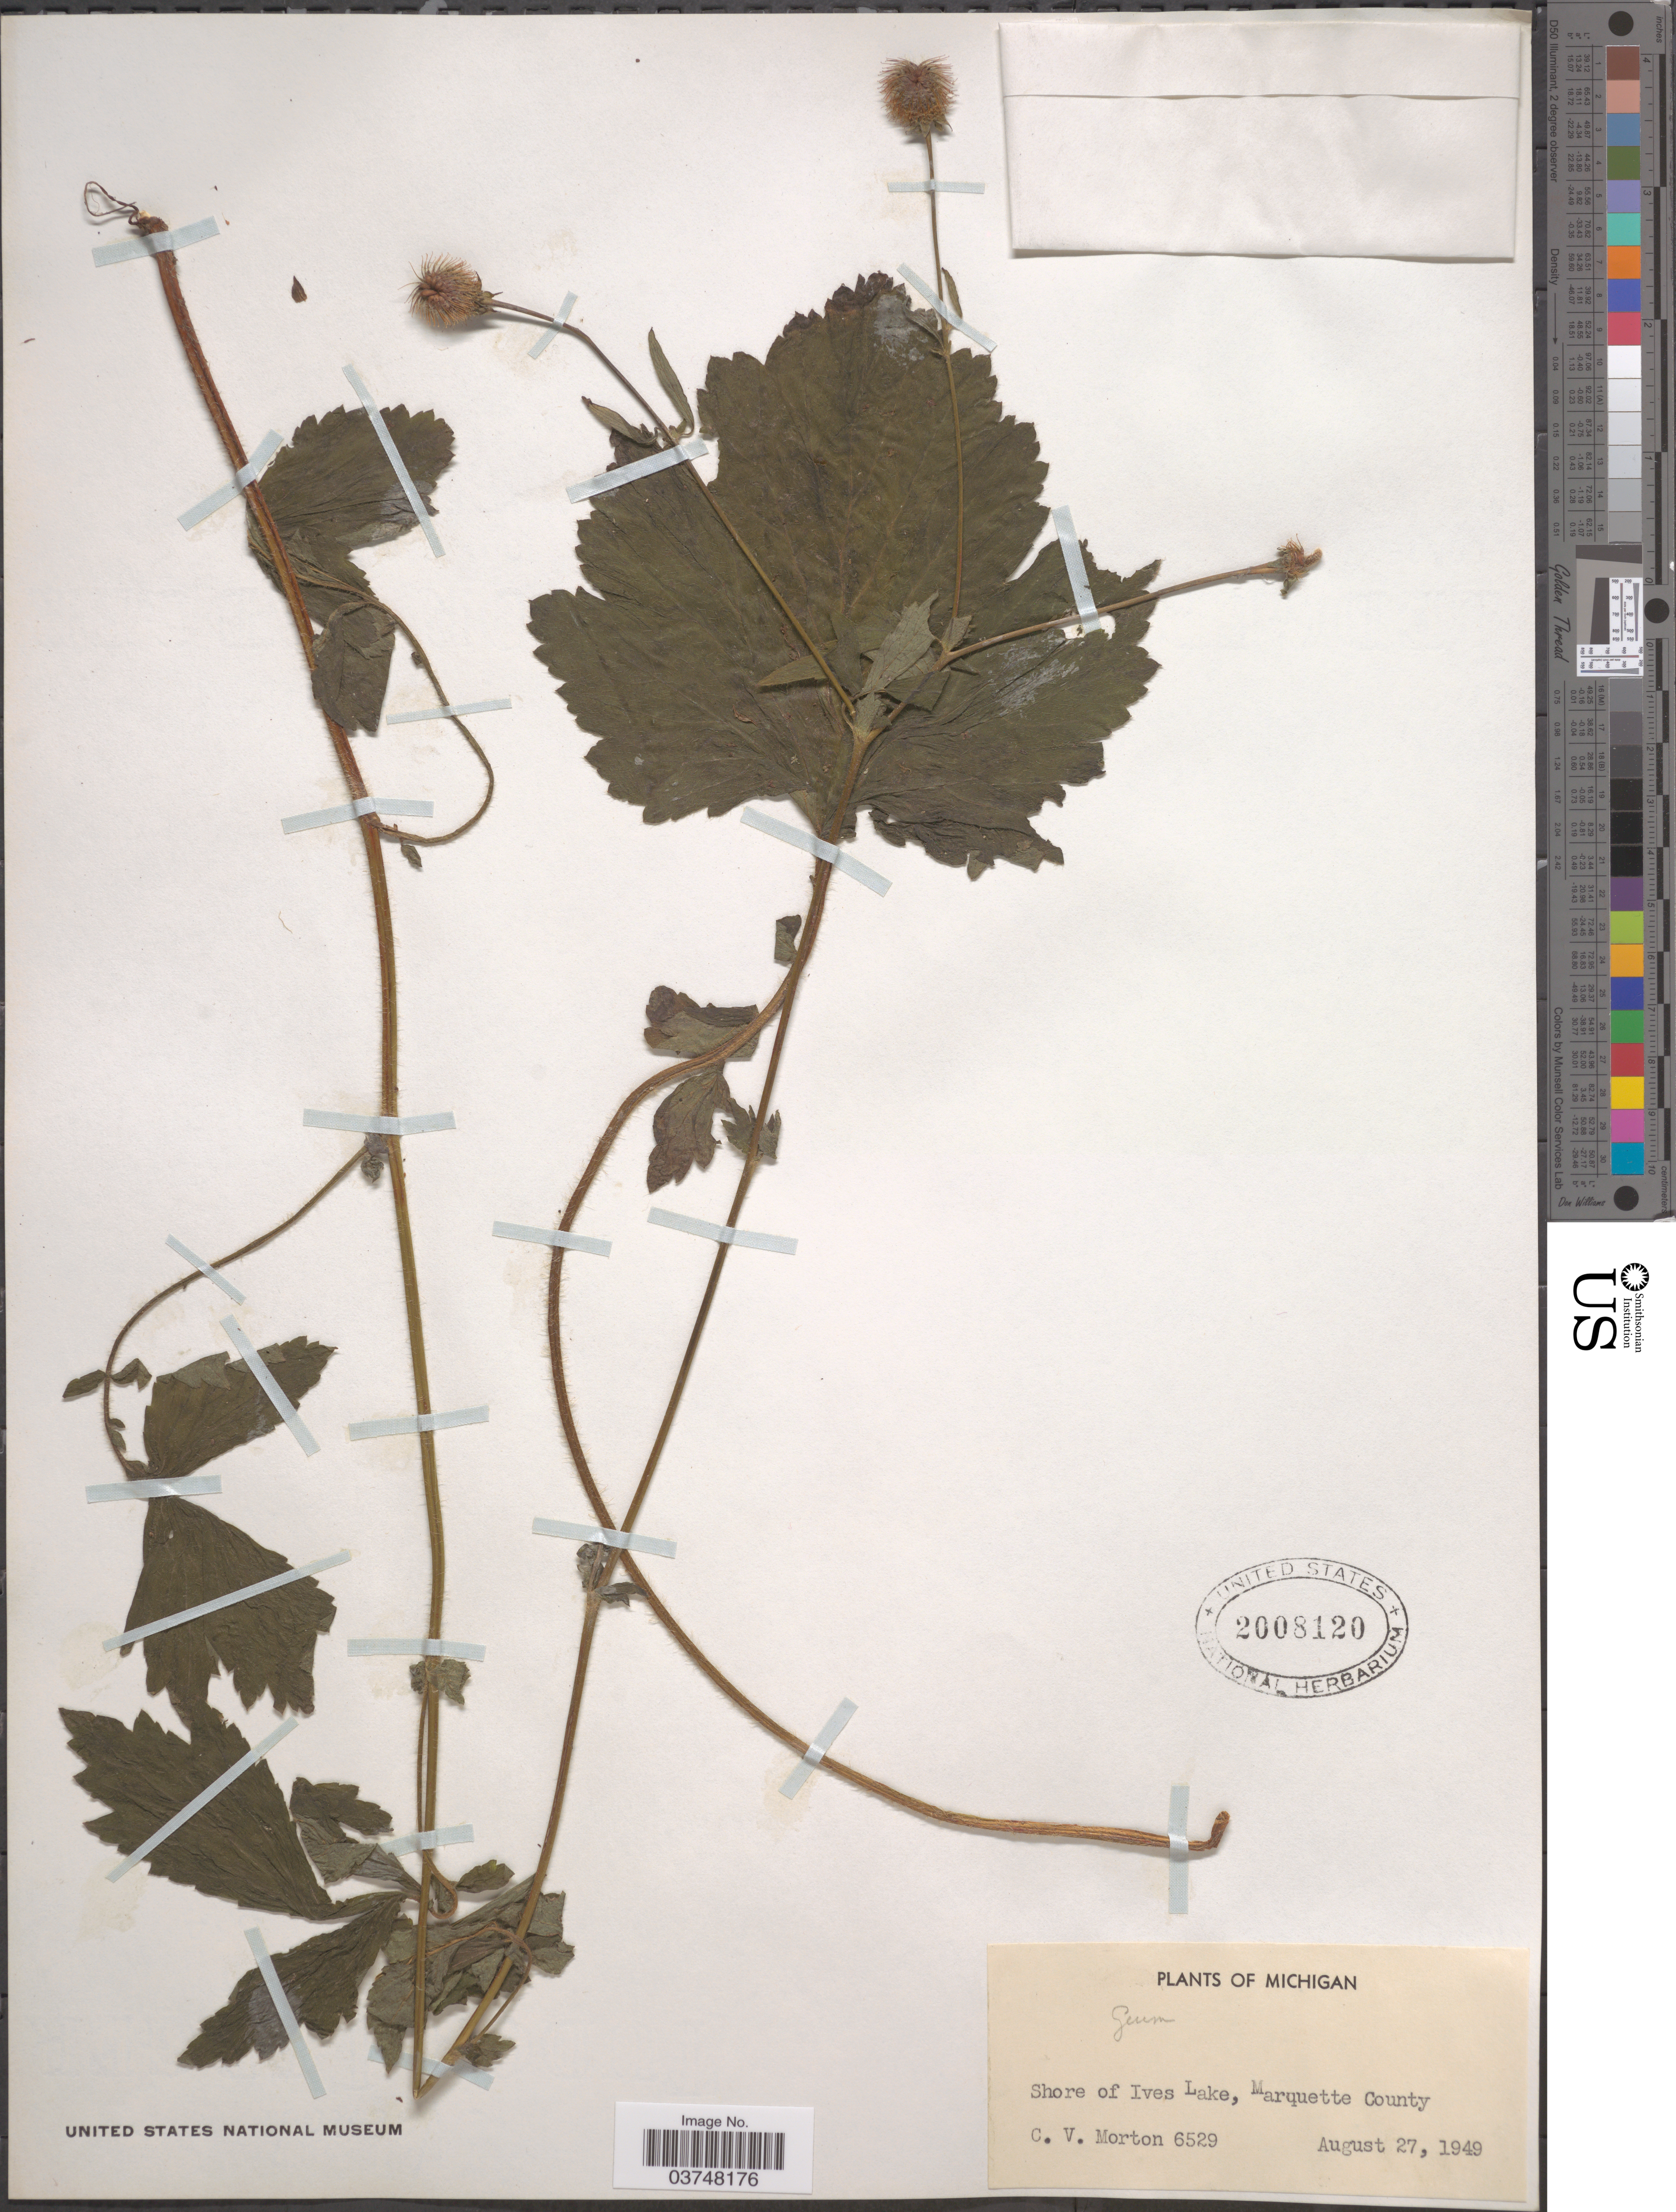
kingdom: Plantae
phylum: Tracheophyta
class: Magnoliopsida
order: Rosales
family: Rosaceae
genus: Geum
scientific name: Geum sp.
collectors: C. V. Morton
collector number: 6529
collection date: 1949-08-27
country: United States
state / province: Michigan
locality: Shore of Ives Lake, Marquette County.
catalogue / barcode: US 2008120